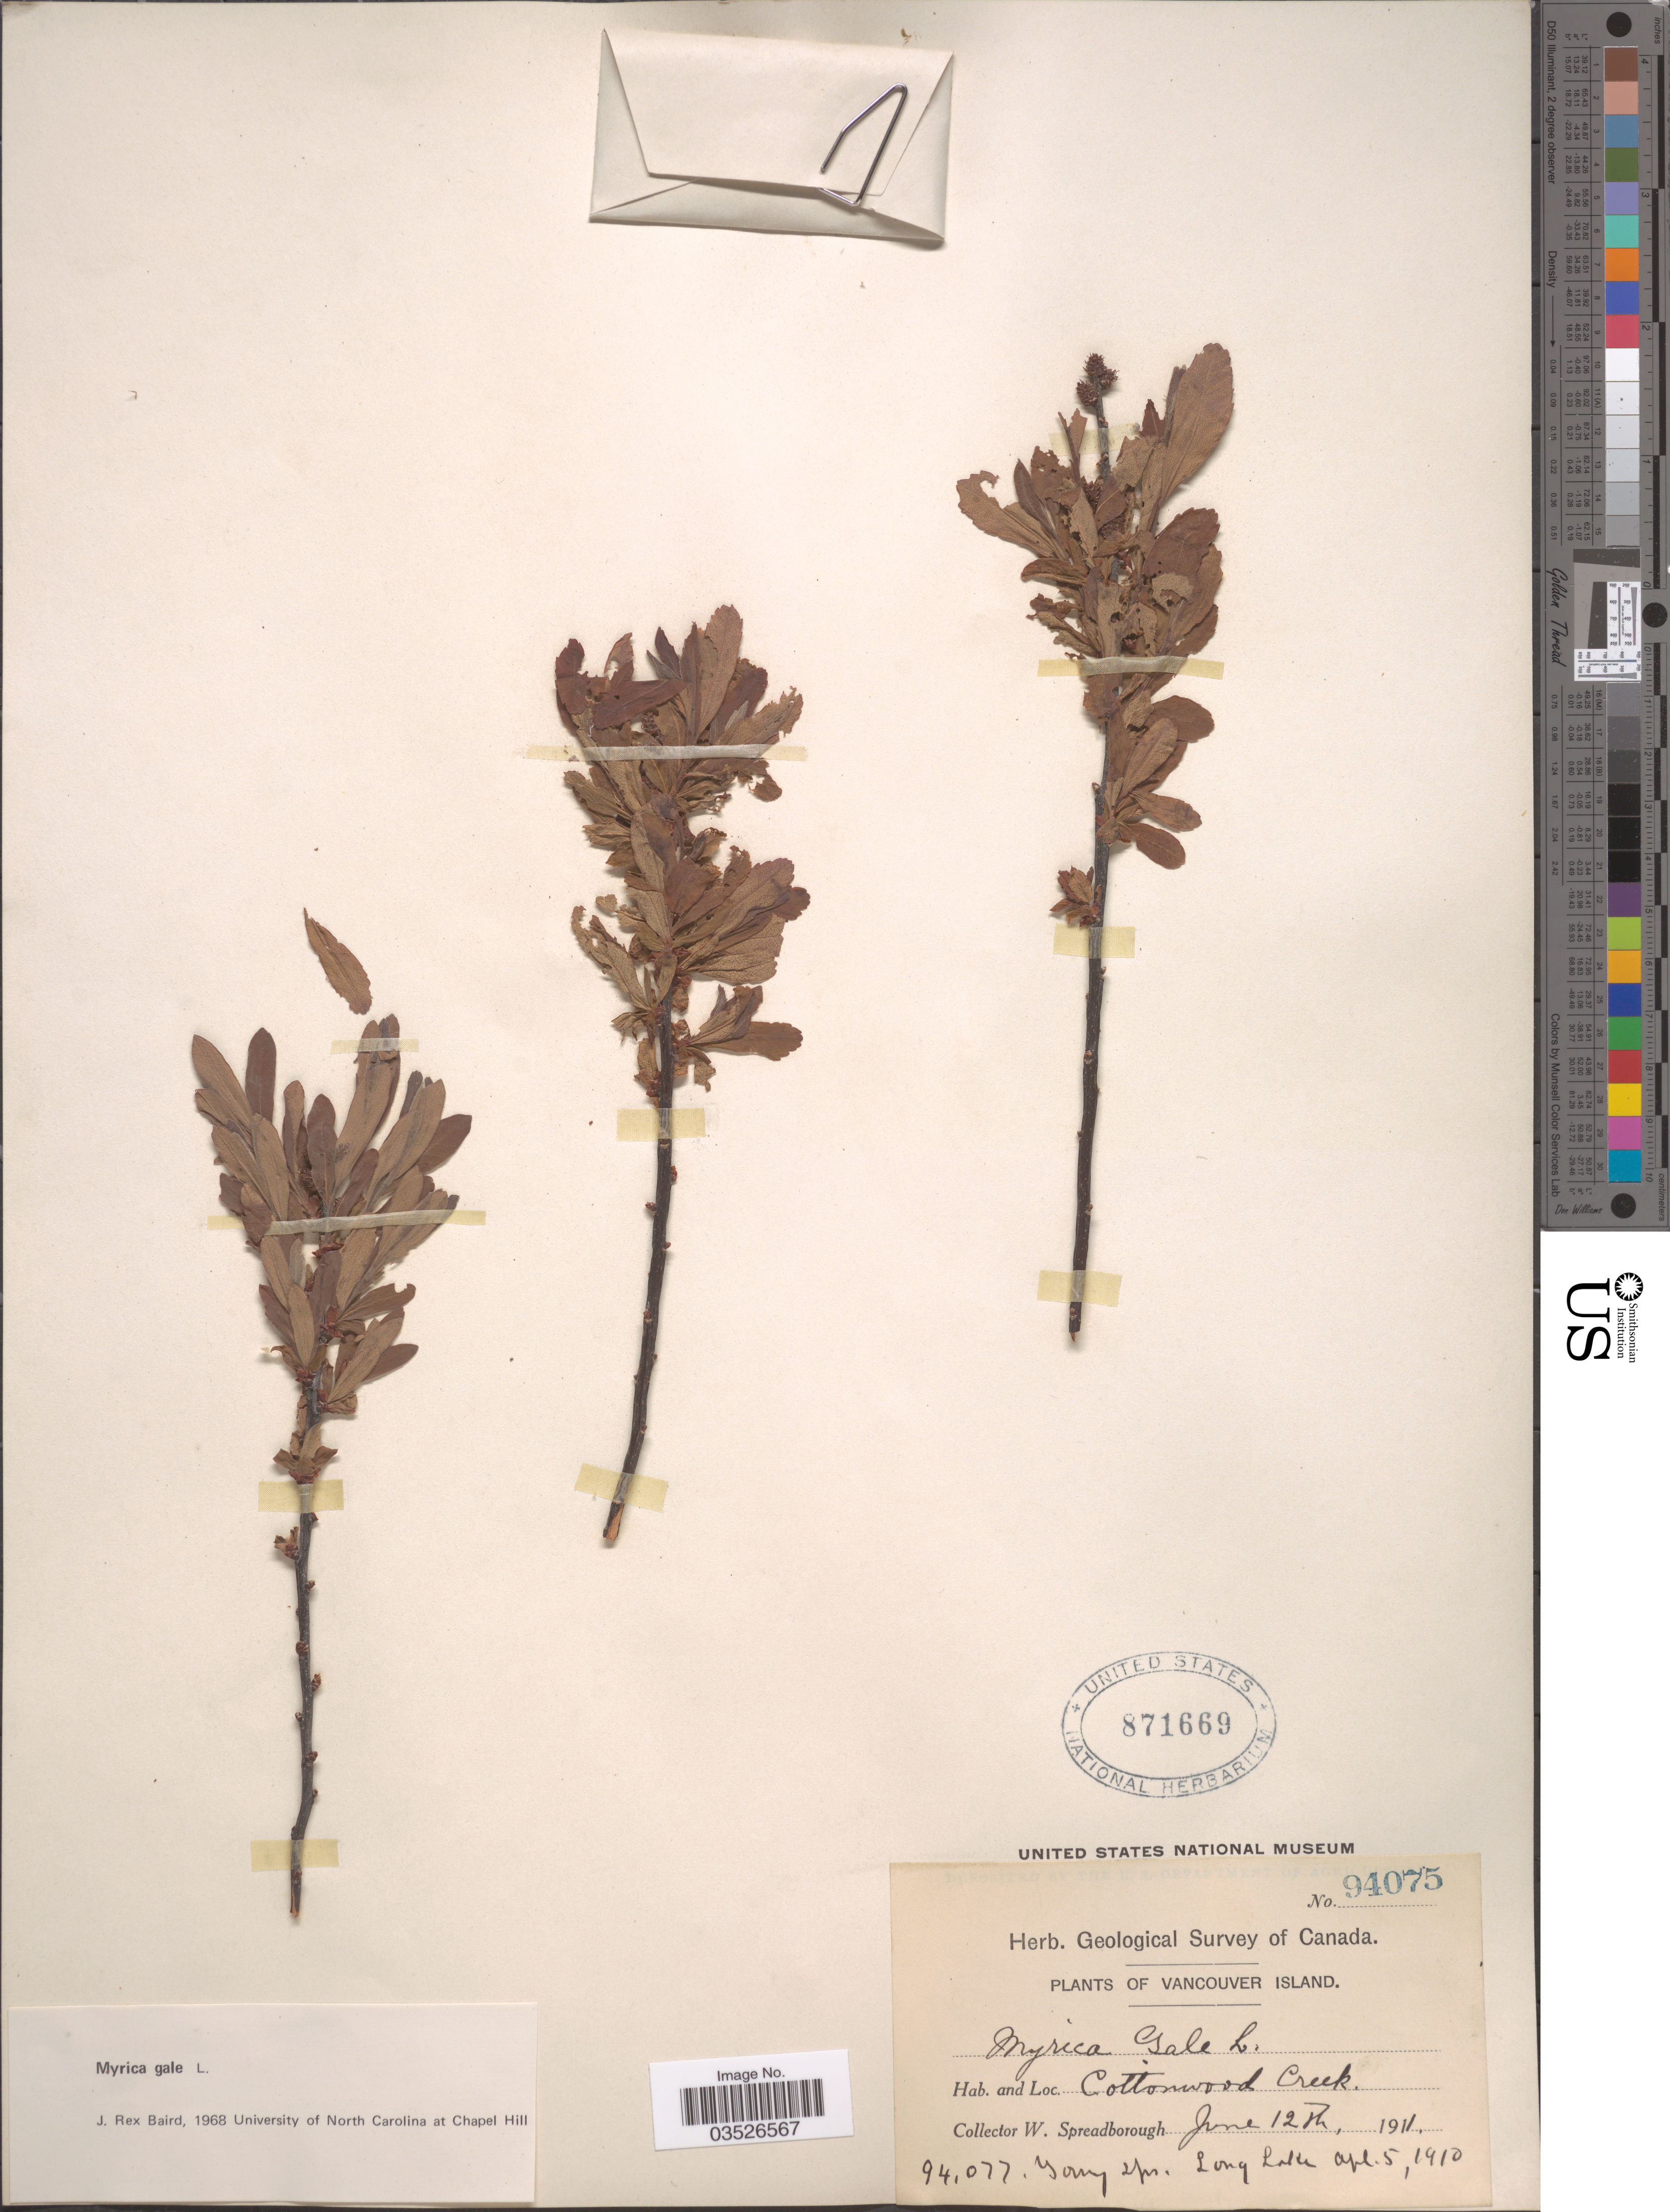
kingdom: Plantae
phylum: Tracheophyta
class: Magnoliopsida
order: Fagales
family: Myricaceae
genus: Myrica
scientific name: Myrica gale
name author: L.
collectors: W. Spreadborough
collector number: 94075/94077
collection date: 1910-04-05/1911-06-12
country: Canada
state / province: British Columbia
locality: Vancouver Island. Cottonwood Creek. Young spr. Long Lake.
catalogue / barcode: US 871669